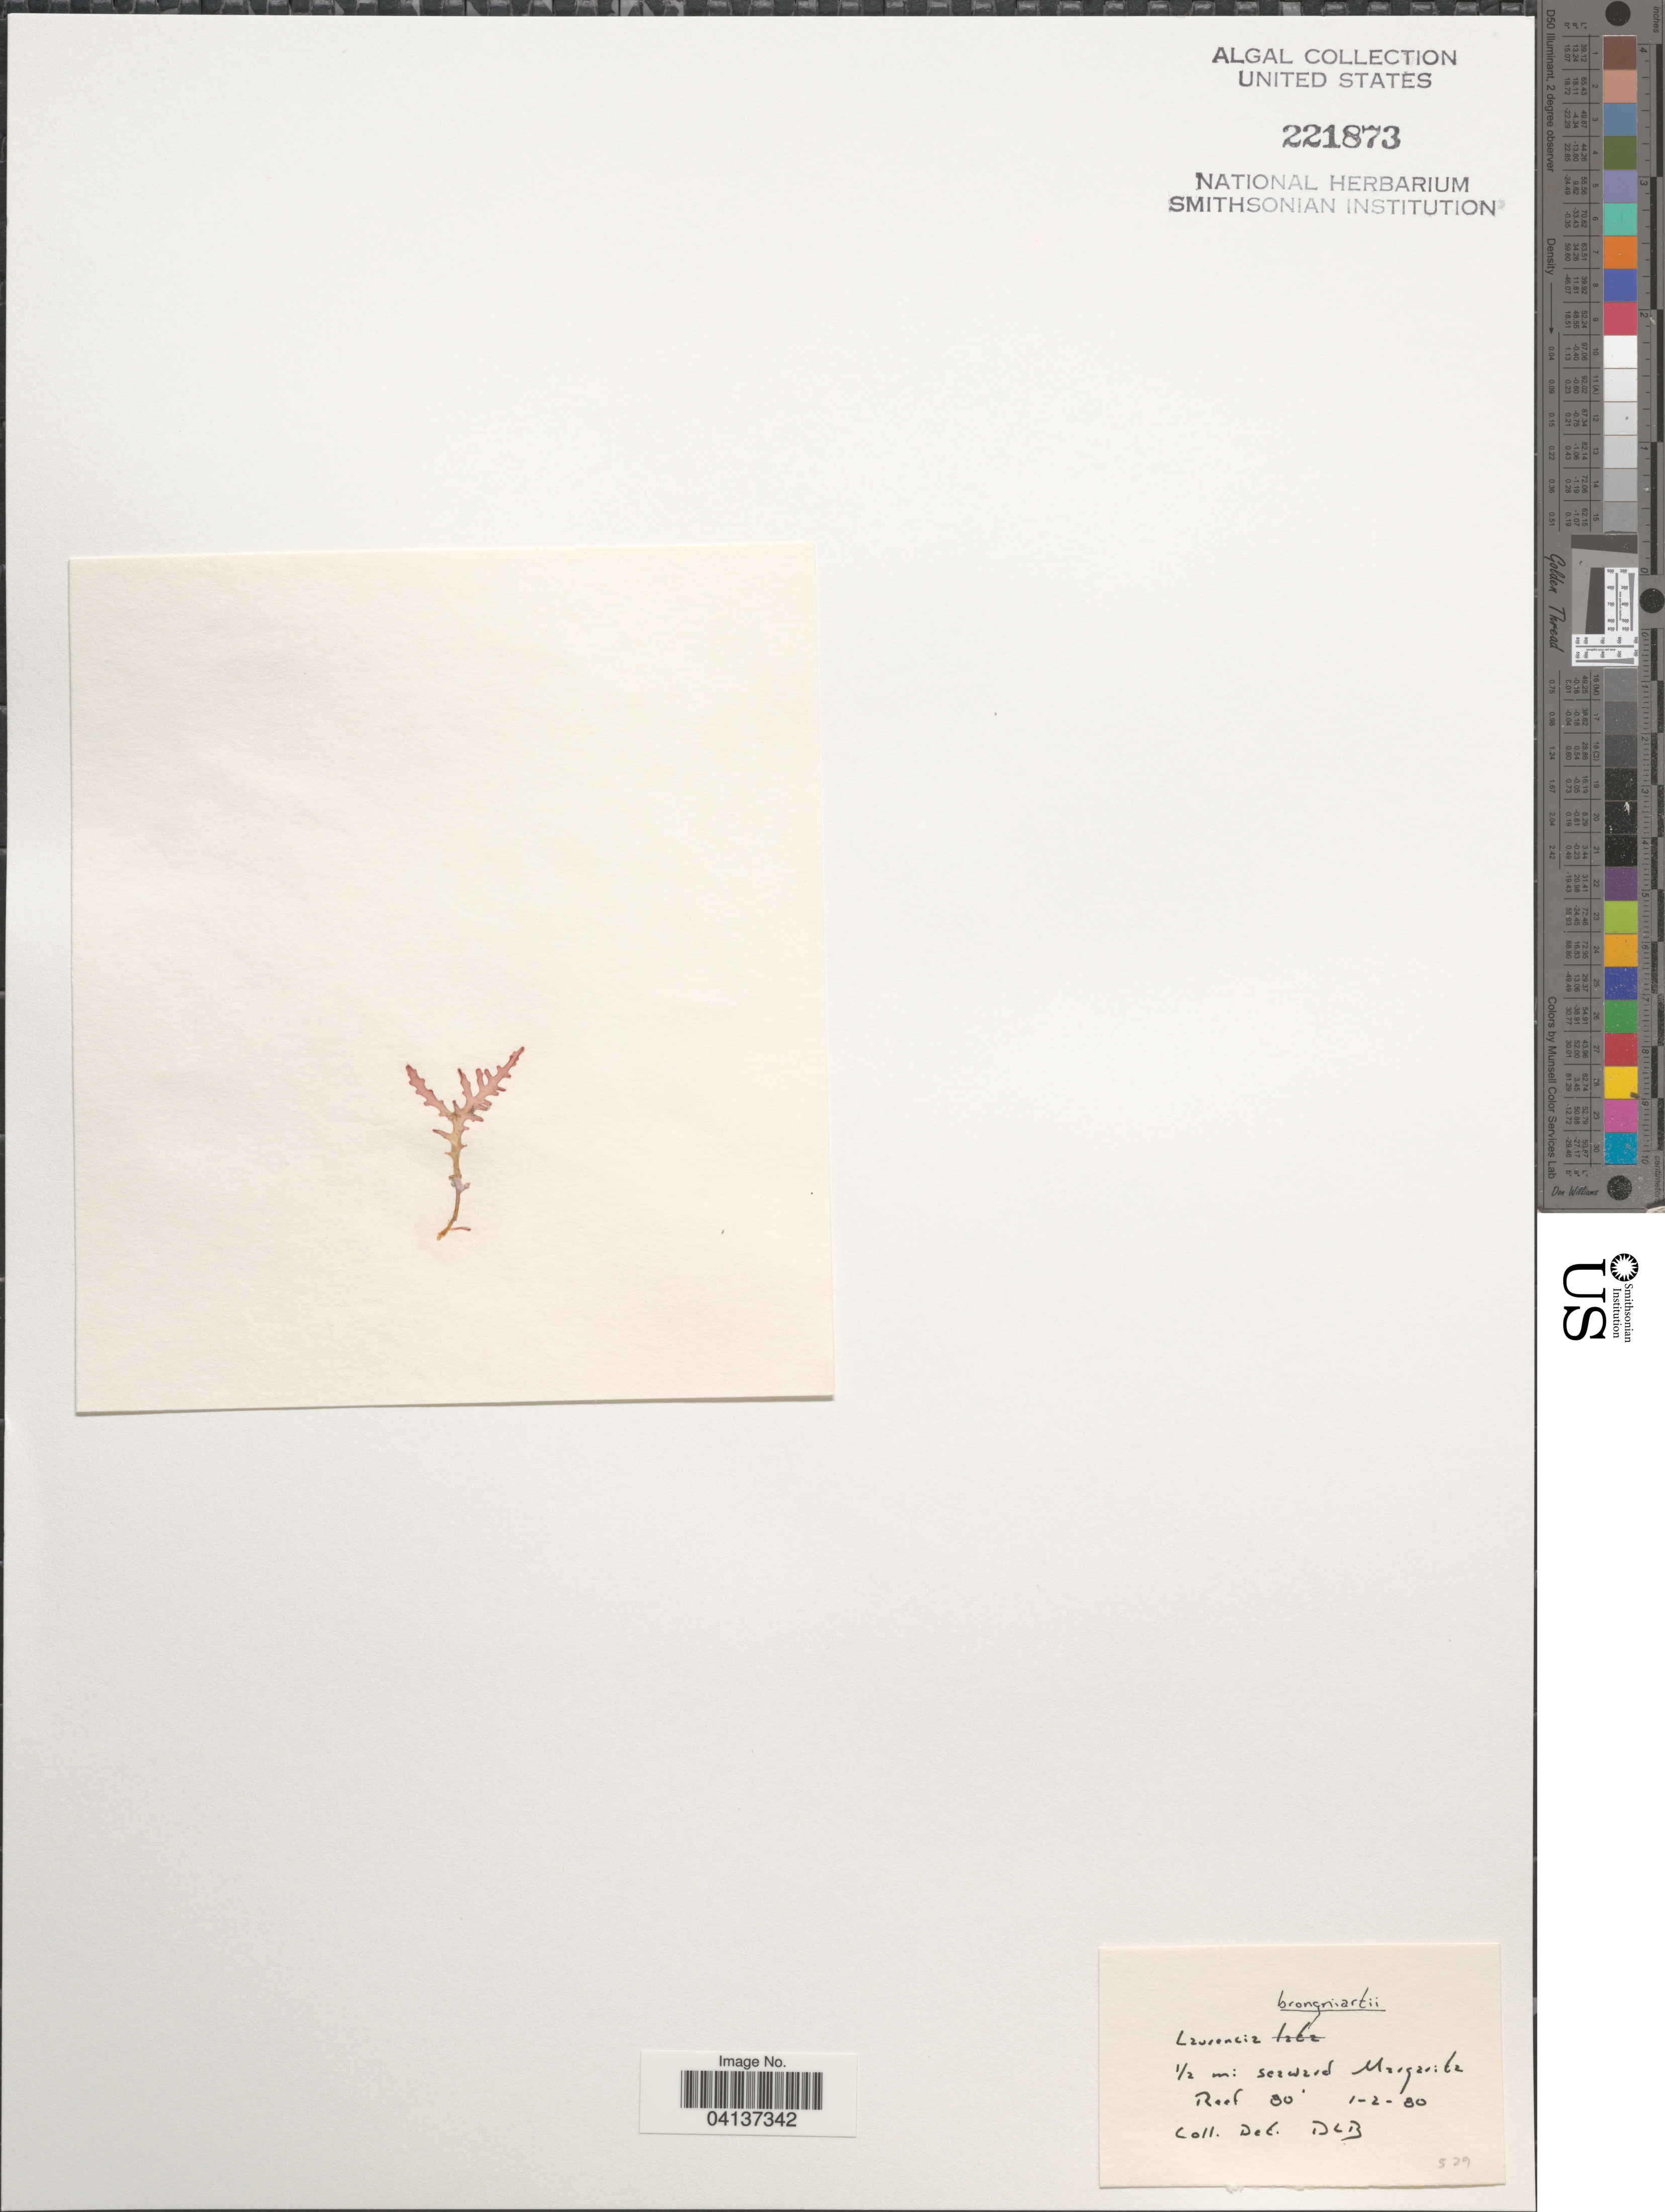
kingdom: Plantae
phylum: Rhodophyta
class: Florideophyceae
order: Ceramiales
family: Rhodomelaceae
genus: Laurencia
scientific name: Laurencia brongniartii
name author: J. Agardh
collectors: D. L. B.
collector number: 529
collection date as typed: Transcribed d/m/y: 2/1/80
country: Puerto Rico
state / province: Lajas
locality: ½ mi seaward Margarita Reef.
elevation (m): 24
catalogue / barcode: US 221873